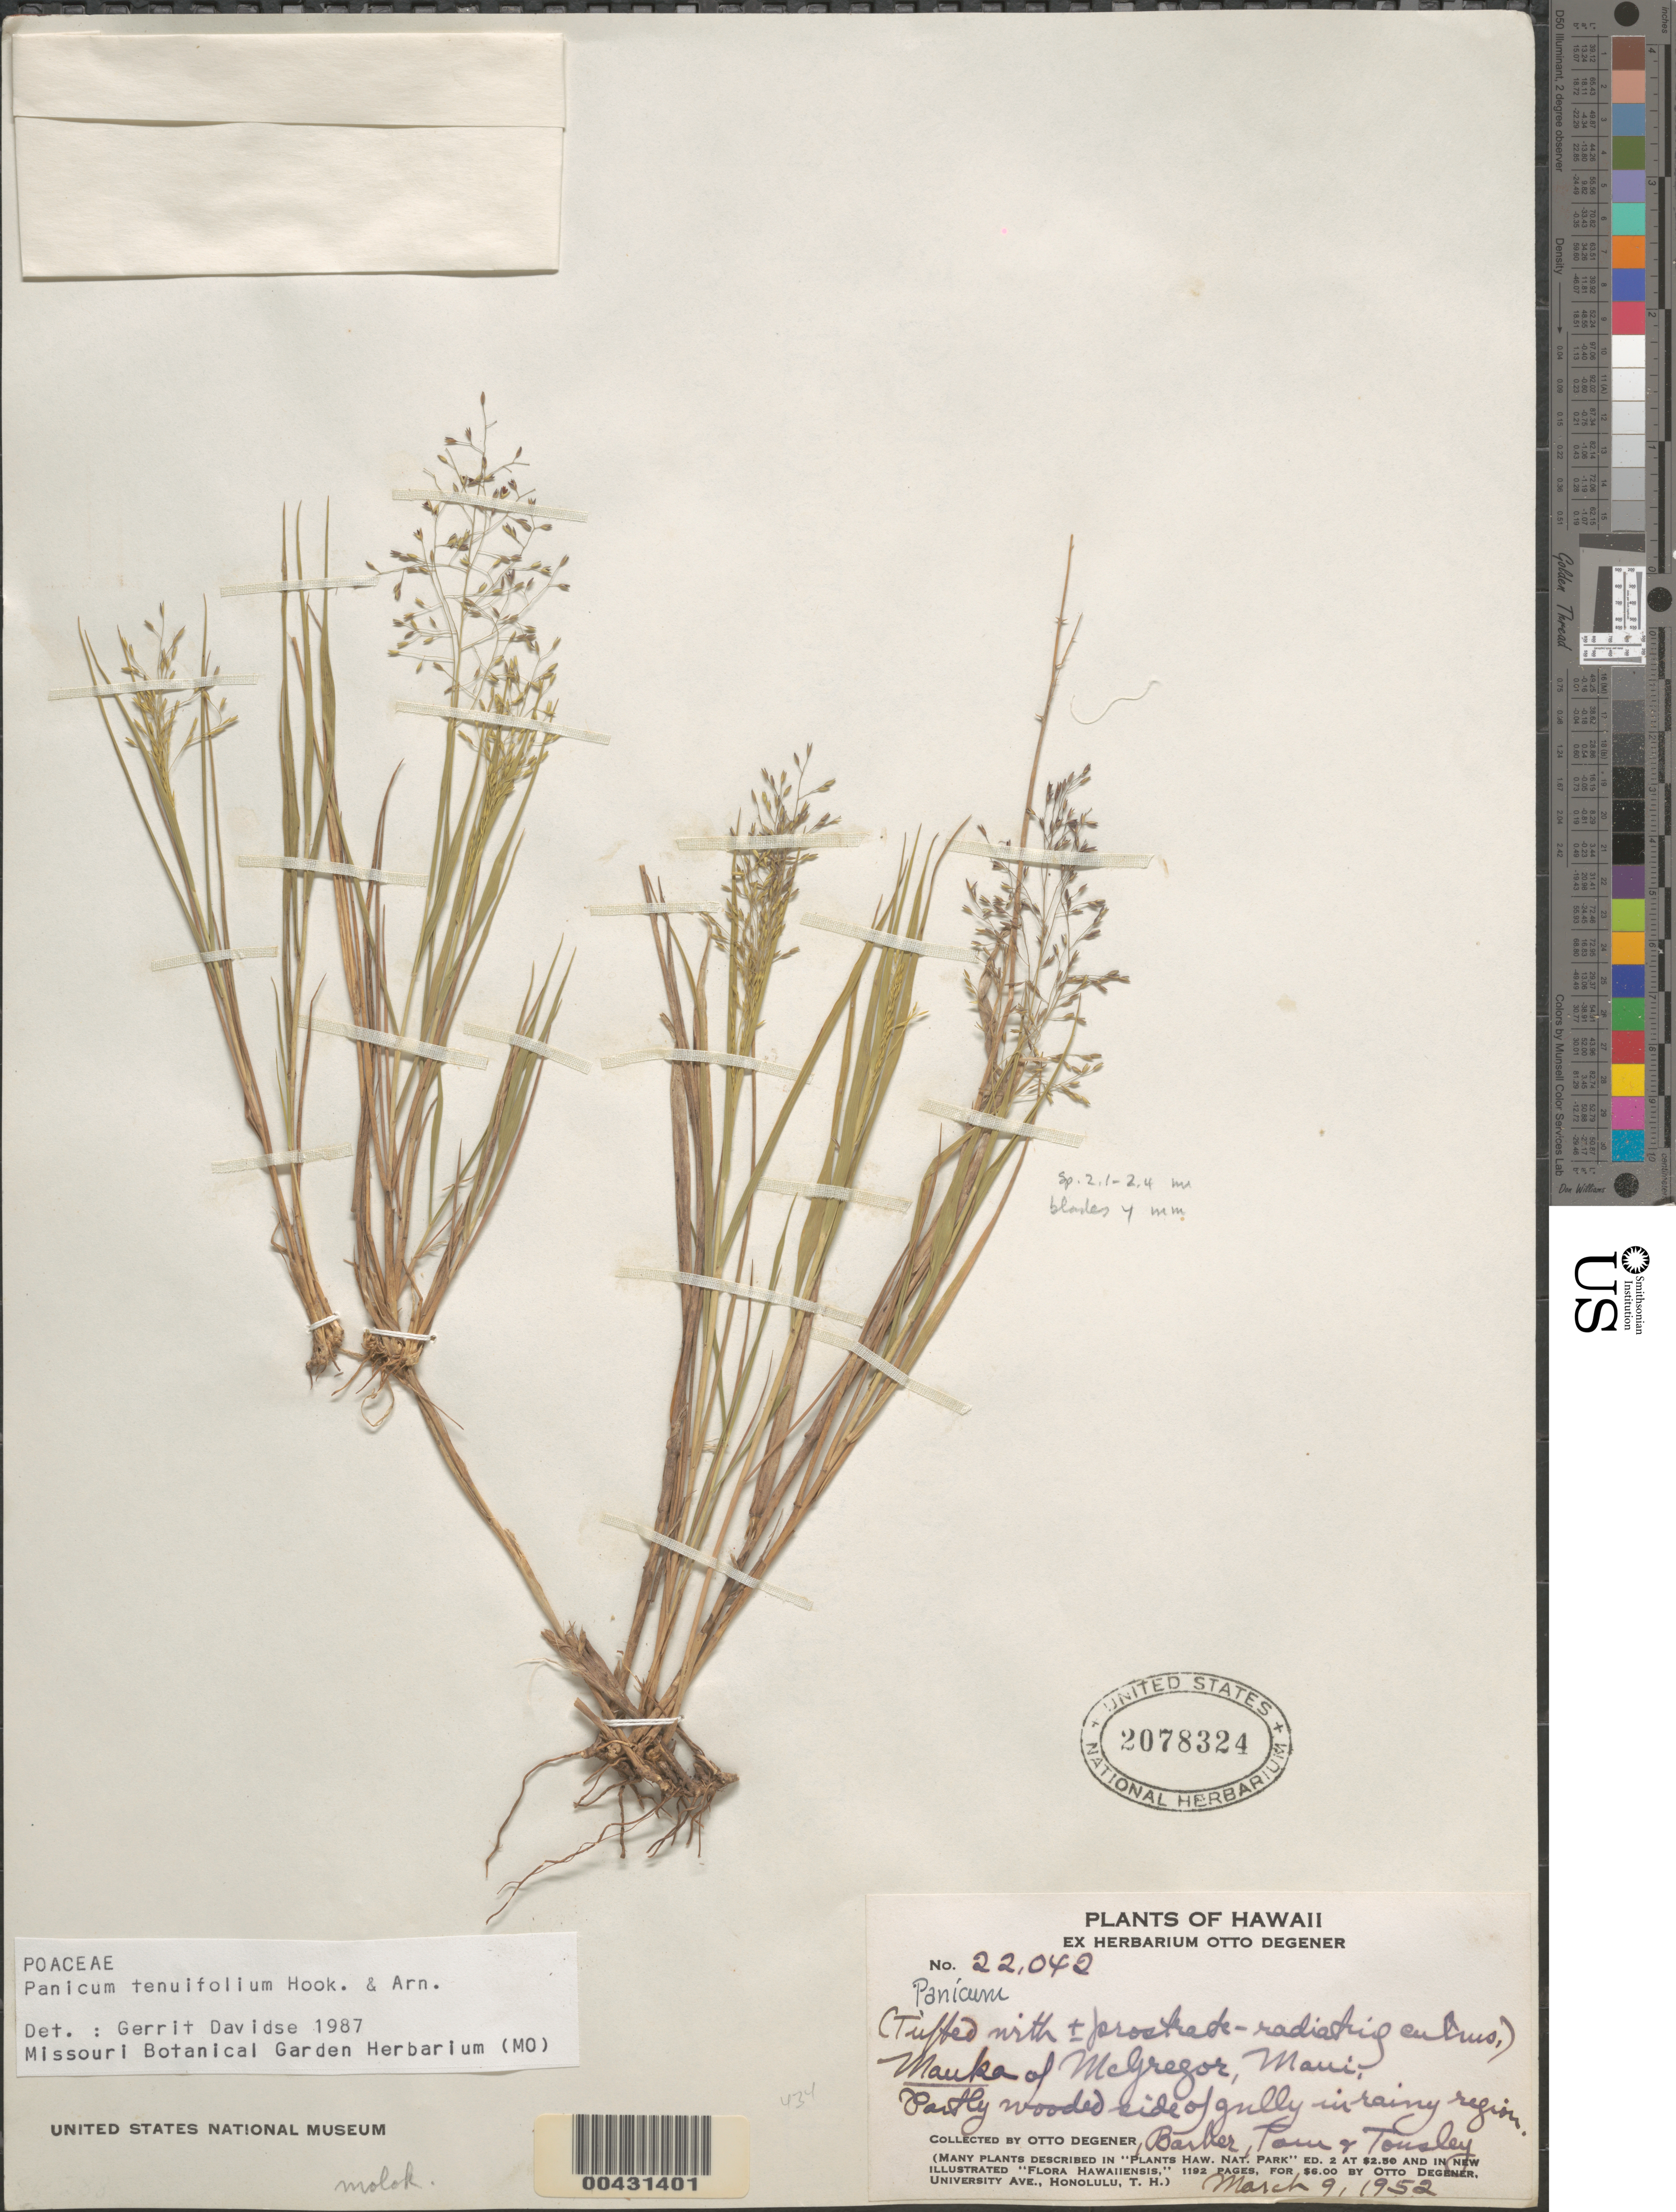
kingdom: Plantae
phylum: Tracheophyta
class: Liliopsida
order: Poales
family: Poaceae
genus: Panicum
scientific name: Panicum tenuifolium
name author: Hook. & Arn.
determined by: Davidse, Gerrit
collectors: O. Degener, Barber, Tam & -. Tousley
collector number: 22042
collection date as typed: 9 Mar 1952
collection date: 1952-03-09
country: United States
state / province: Hawaii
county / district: Maui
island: Maui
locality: mauka of McGregor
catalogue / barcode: US 2078324